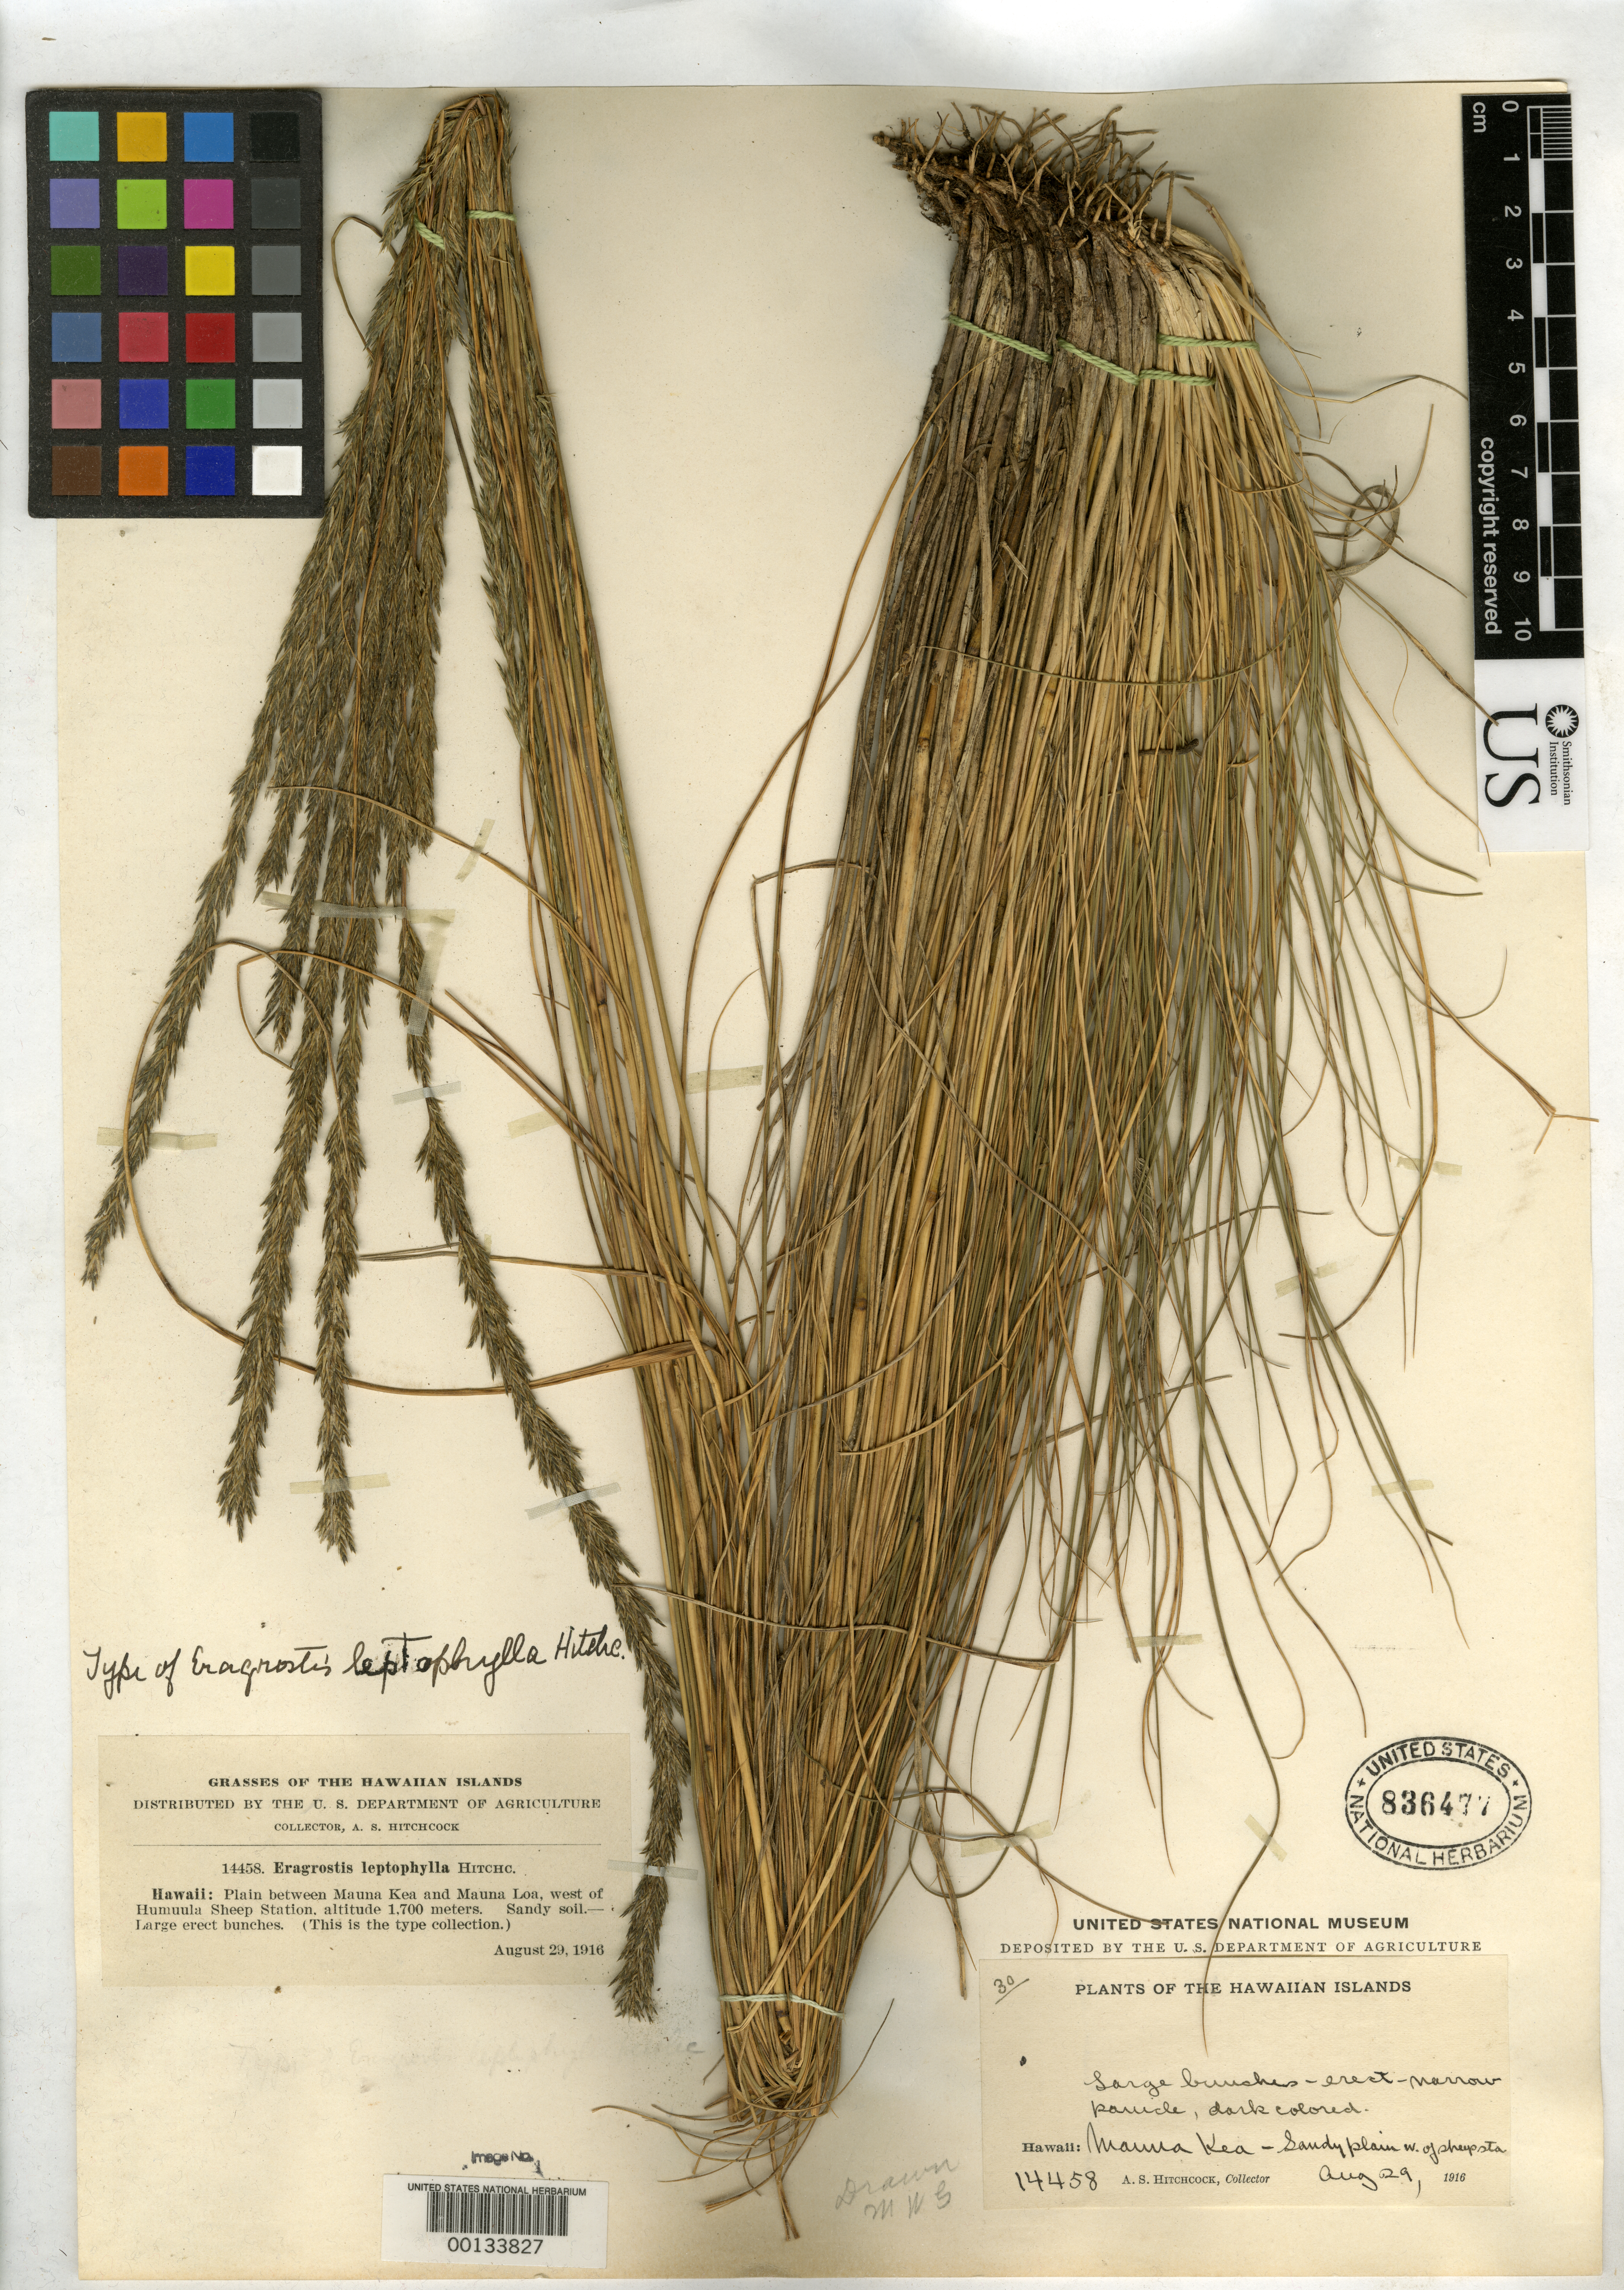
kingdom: Plantae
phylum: Tracheophyta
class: Liliopsida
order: Poales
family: Poaceae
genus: Eragrostis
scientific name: Eragrostis leptophylla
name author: Hitchc.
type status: Holotype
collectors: A. S. Hitchcock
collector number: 14458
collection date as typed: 29 Aug 1916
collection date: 1916-08-29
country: United States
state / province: Hawaii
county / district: Hawaii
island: Hawaii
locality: Between Mauna Kea & Mauna Loa, W of Humuula Sheep Station.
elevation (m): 1700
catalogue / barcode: US 836477